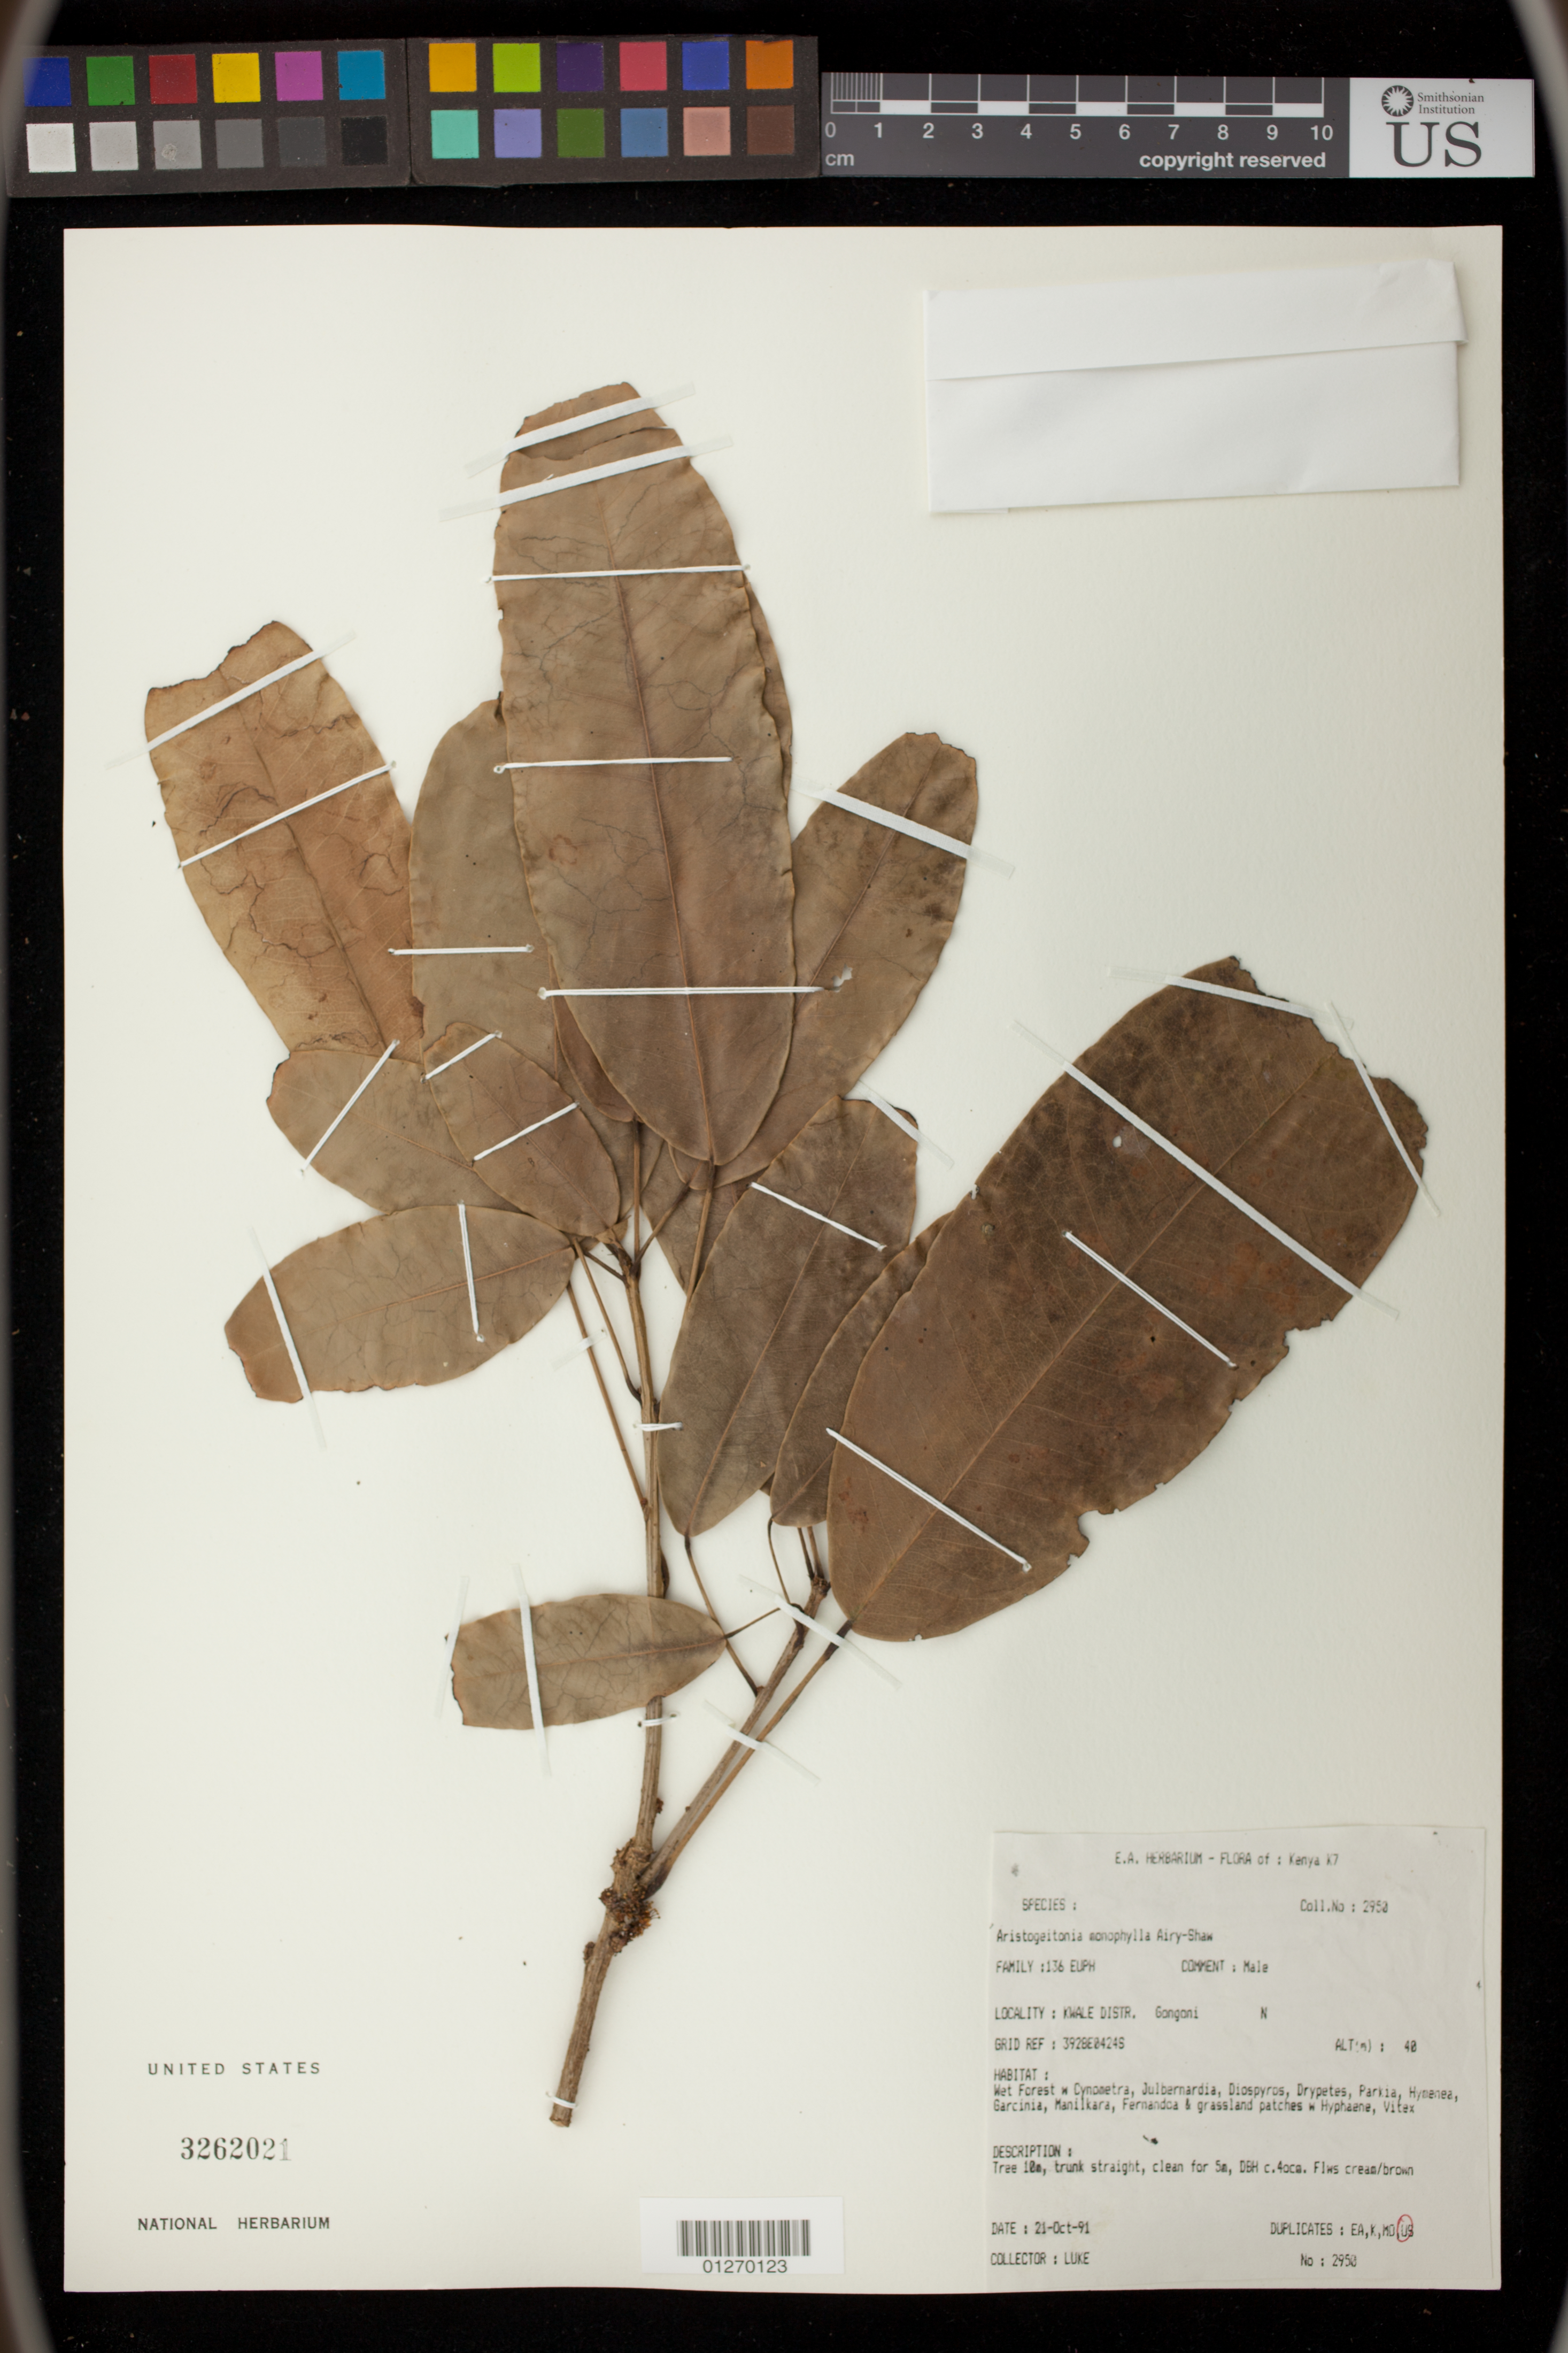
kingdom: Plantae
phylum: Tracheophyta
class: Magnoliopsida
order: Malpighiales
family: Picrodendraceae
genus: Aristogeitonia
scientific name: Aristogeitonia monophylla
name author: Airy Shaw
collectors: -- Luke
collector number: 2950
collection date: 1991-10-21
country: Kenya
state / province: Kwale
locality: Gongoni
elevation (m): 40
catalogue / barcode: US 3262021